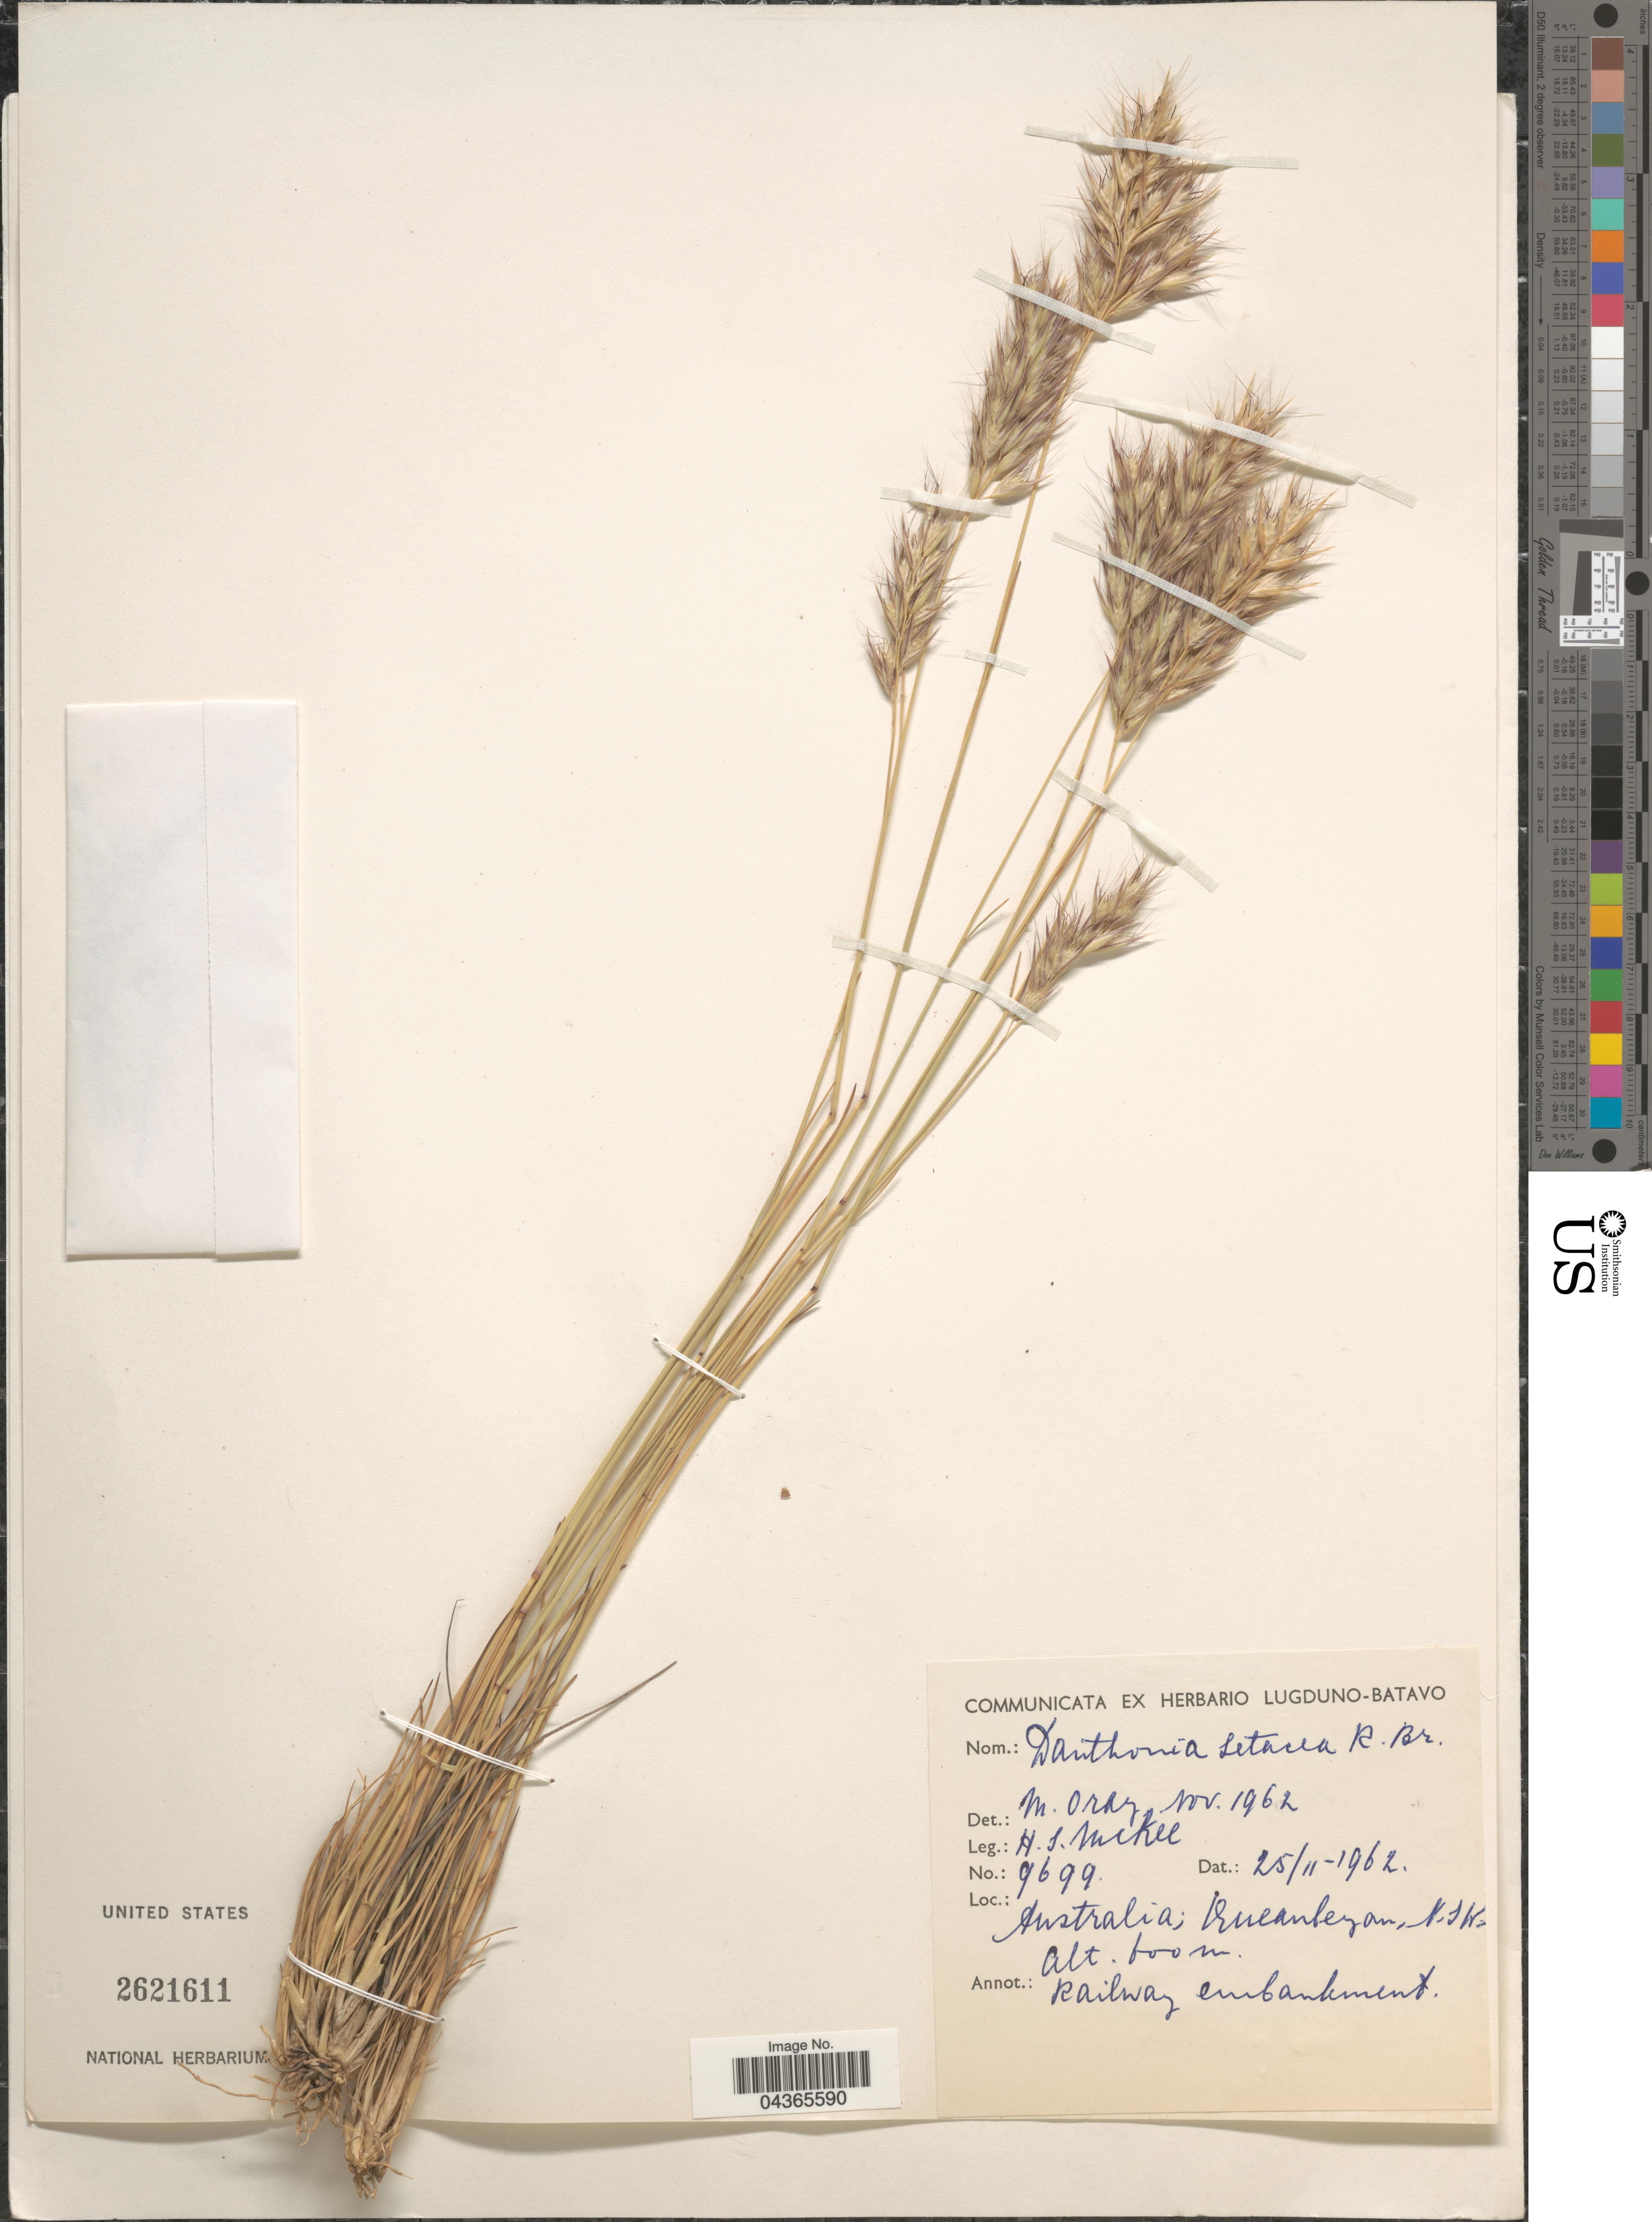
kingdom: Plantae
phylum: Tracheophyta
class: Liliopsida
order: Poales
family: Poaceae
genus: Rytidosperma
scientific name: Rytidosperma setaceum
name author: (R. Br.) Connor & Edgar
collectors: H. S. McKee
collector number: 9699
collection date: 1962-11-25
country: Australia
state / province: New South Wales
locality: Queanbeyan. Railway embankment.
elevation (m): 600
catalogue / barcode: US 2621611